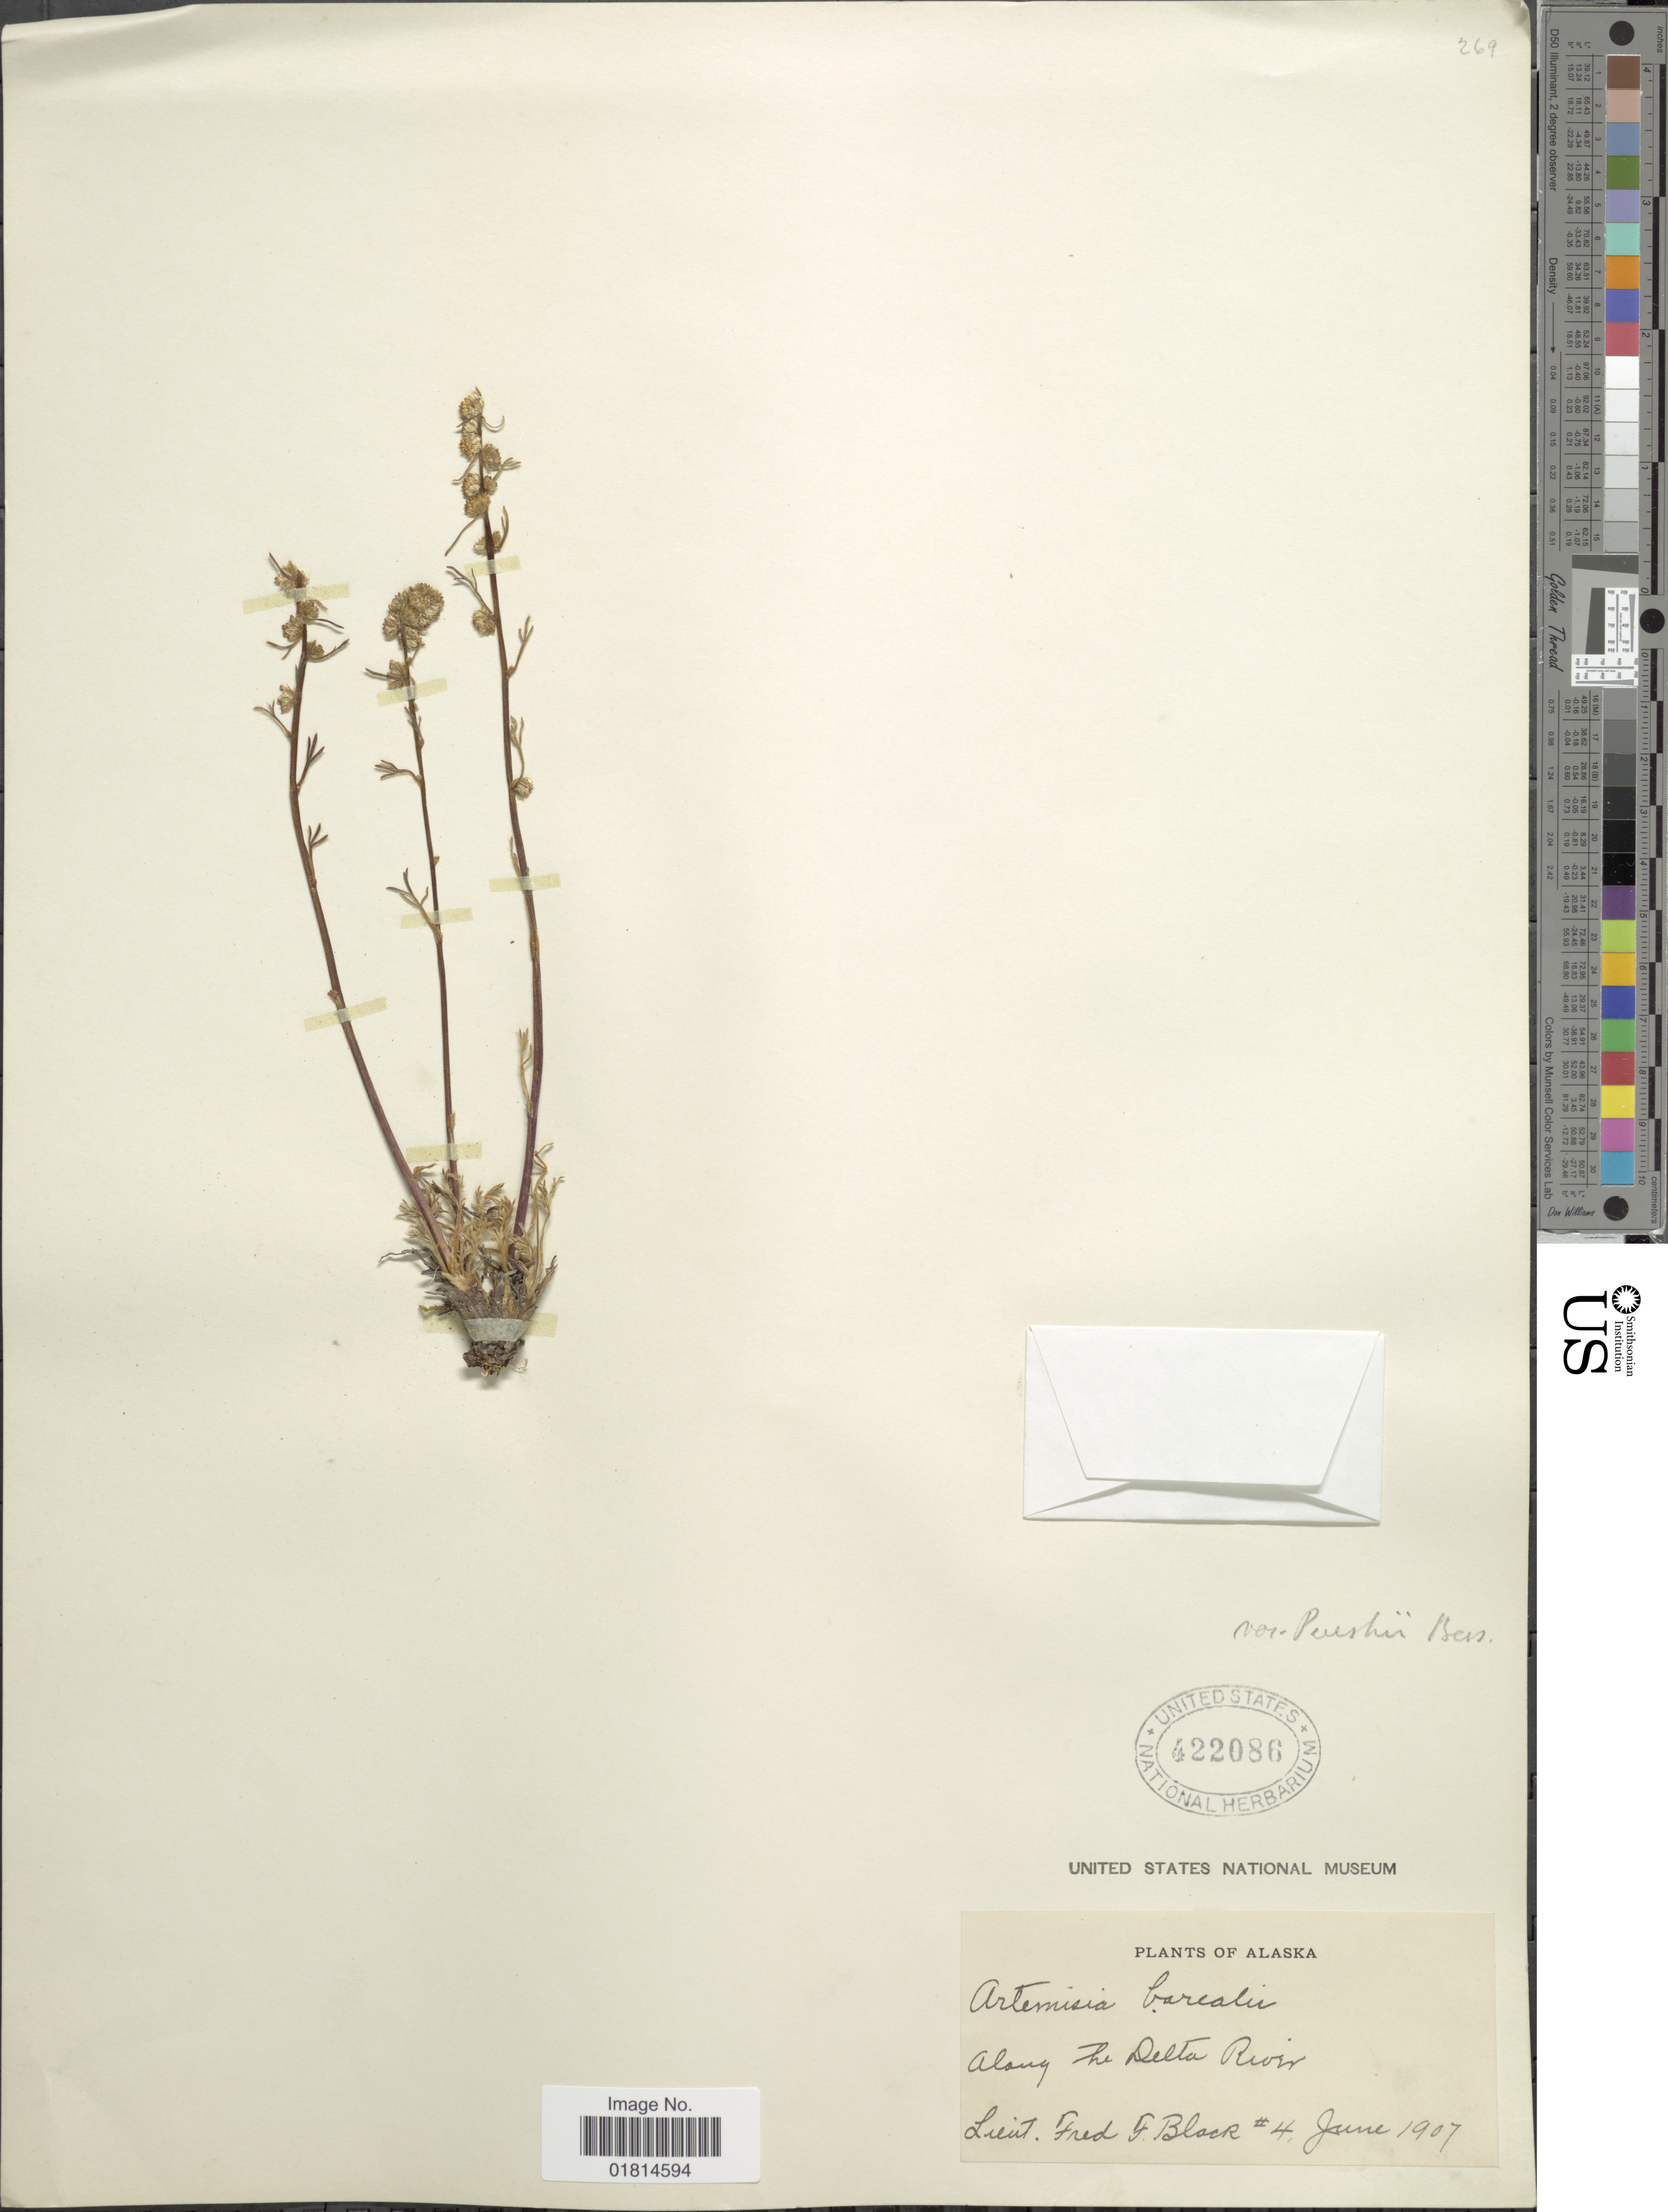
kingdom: Plantae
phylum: Tracheophyta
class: Magnoliopsida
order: Asterales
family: Asteraceae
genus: Artemisia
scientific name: Artemisia borealis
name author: Pall.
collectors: F. Black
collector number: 4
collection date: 1907-06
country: United States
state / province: Alaska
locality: Along the Delta River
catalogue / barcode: US 422086